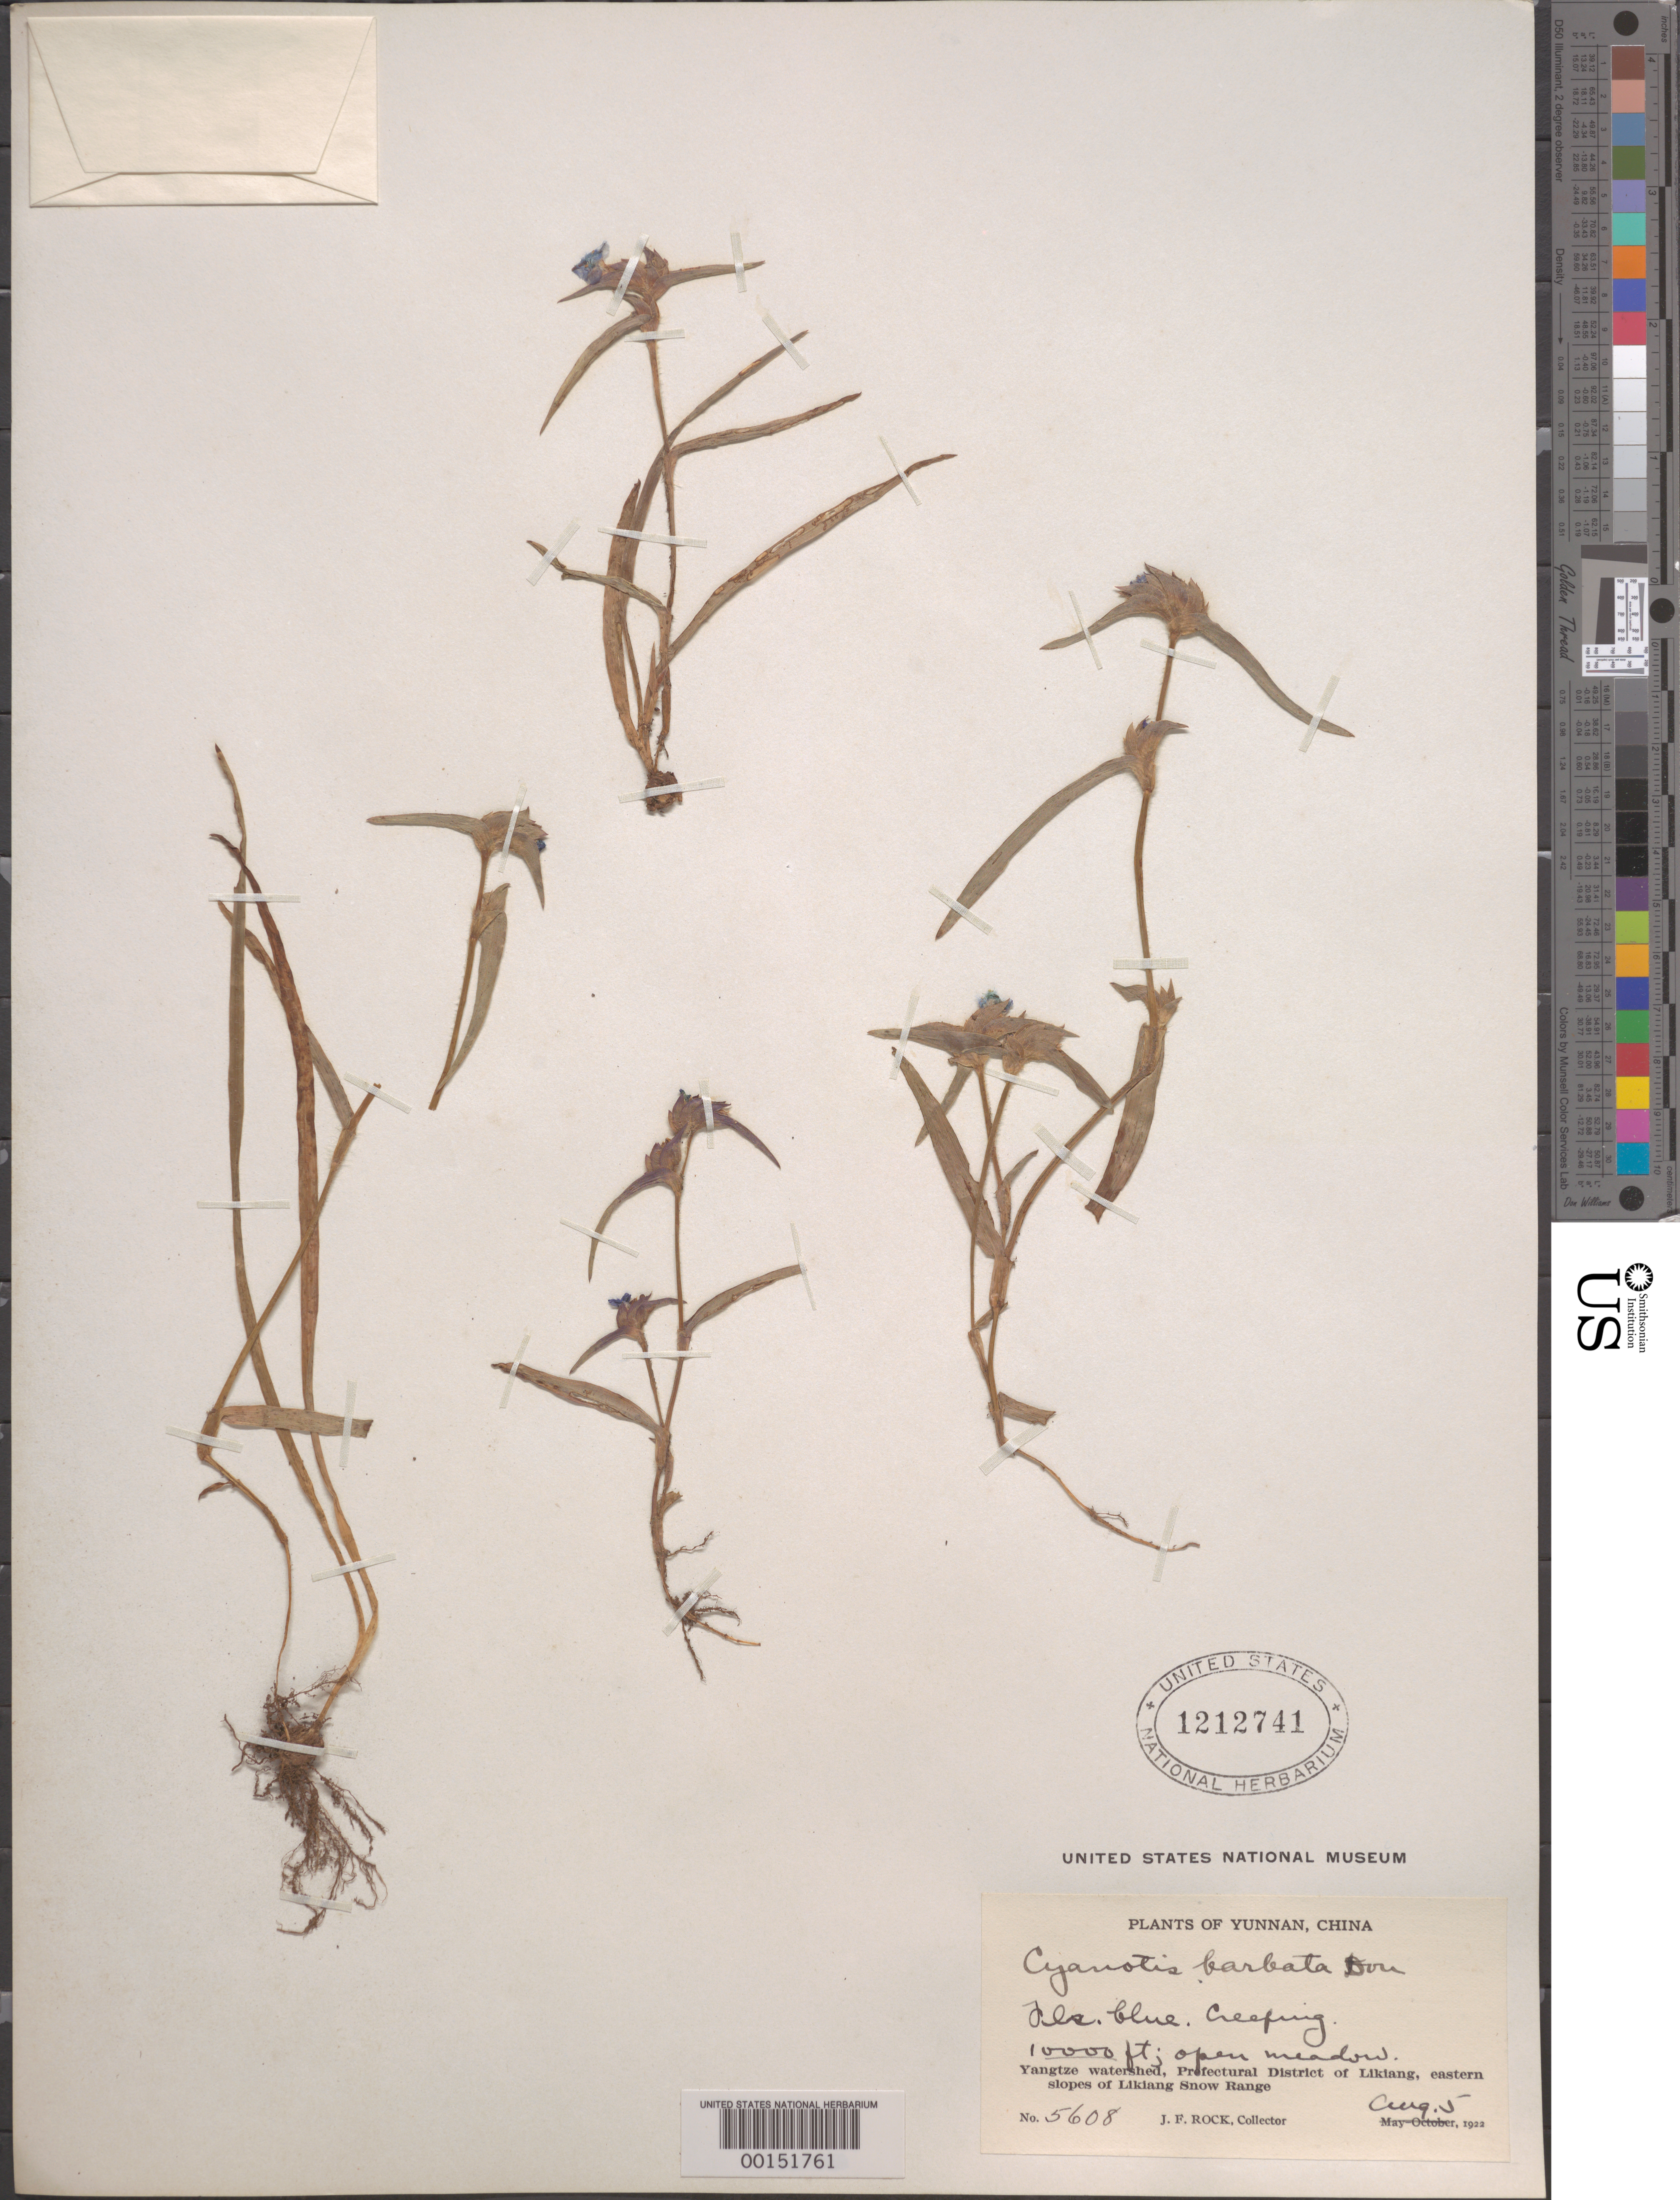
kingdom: Plantae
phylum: Tracheophyta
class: Liliopsida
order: Commelinales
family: Commelinaceae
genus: Cyanotis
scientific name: Cyanotis barbata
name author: D. Don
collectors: J. F. Rock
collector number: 5608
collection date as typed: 05 Aug 1922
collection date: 1922-08-05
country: China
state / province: Yunnan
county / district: Lijiang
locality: Likiang snow range, Yangtze watershed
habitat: Open meadow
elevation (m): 3050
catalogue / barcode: US 1212741